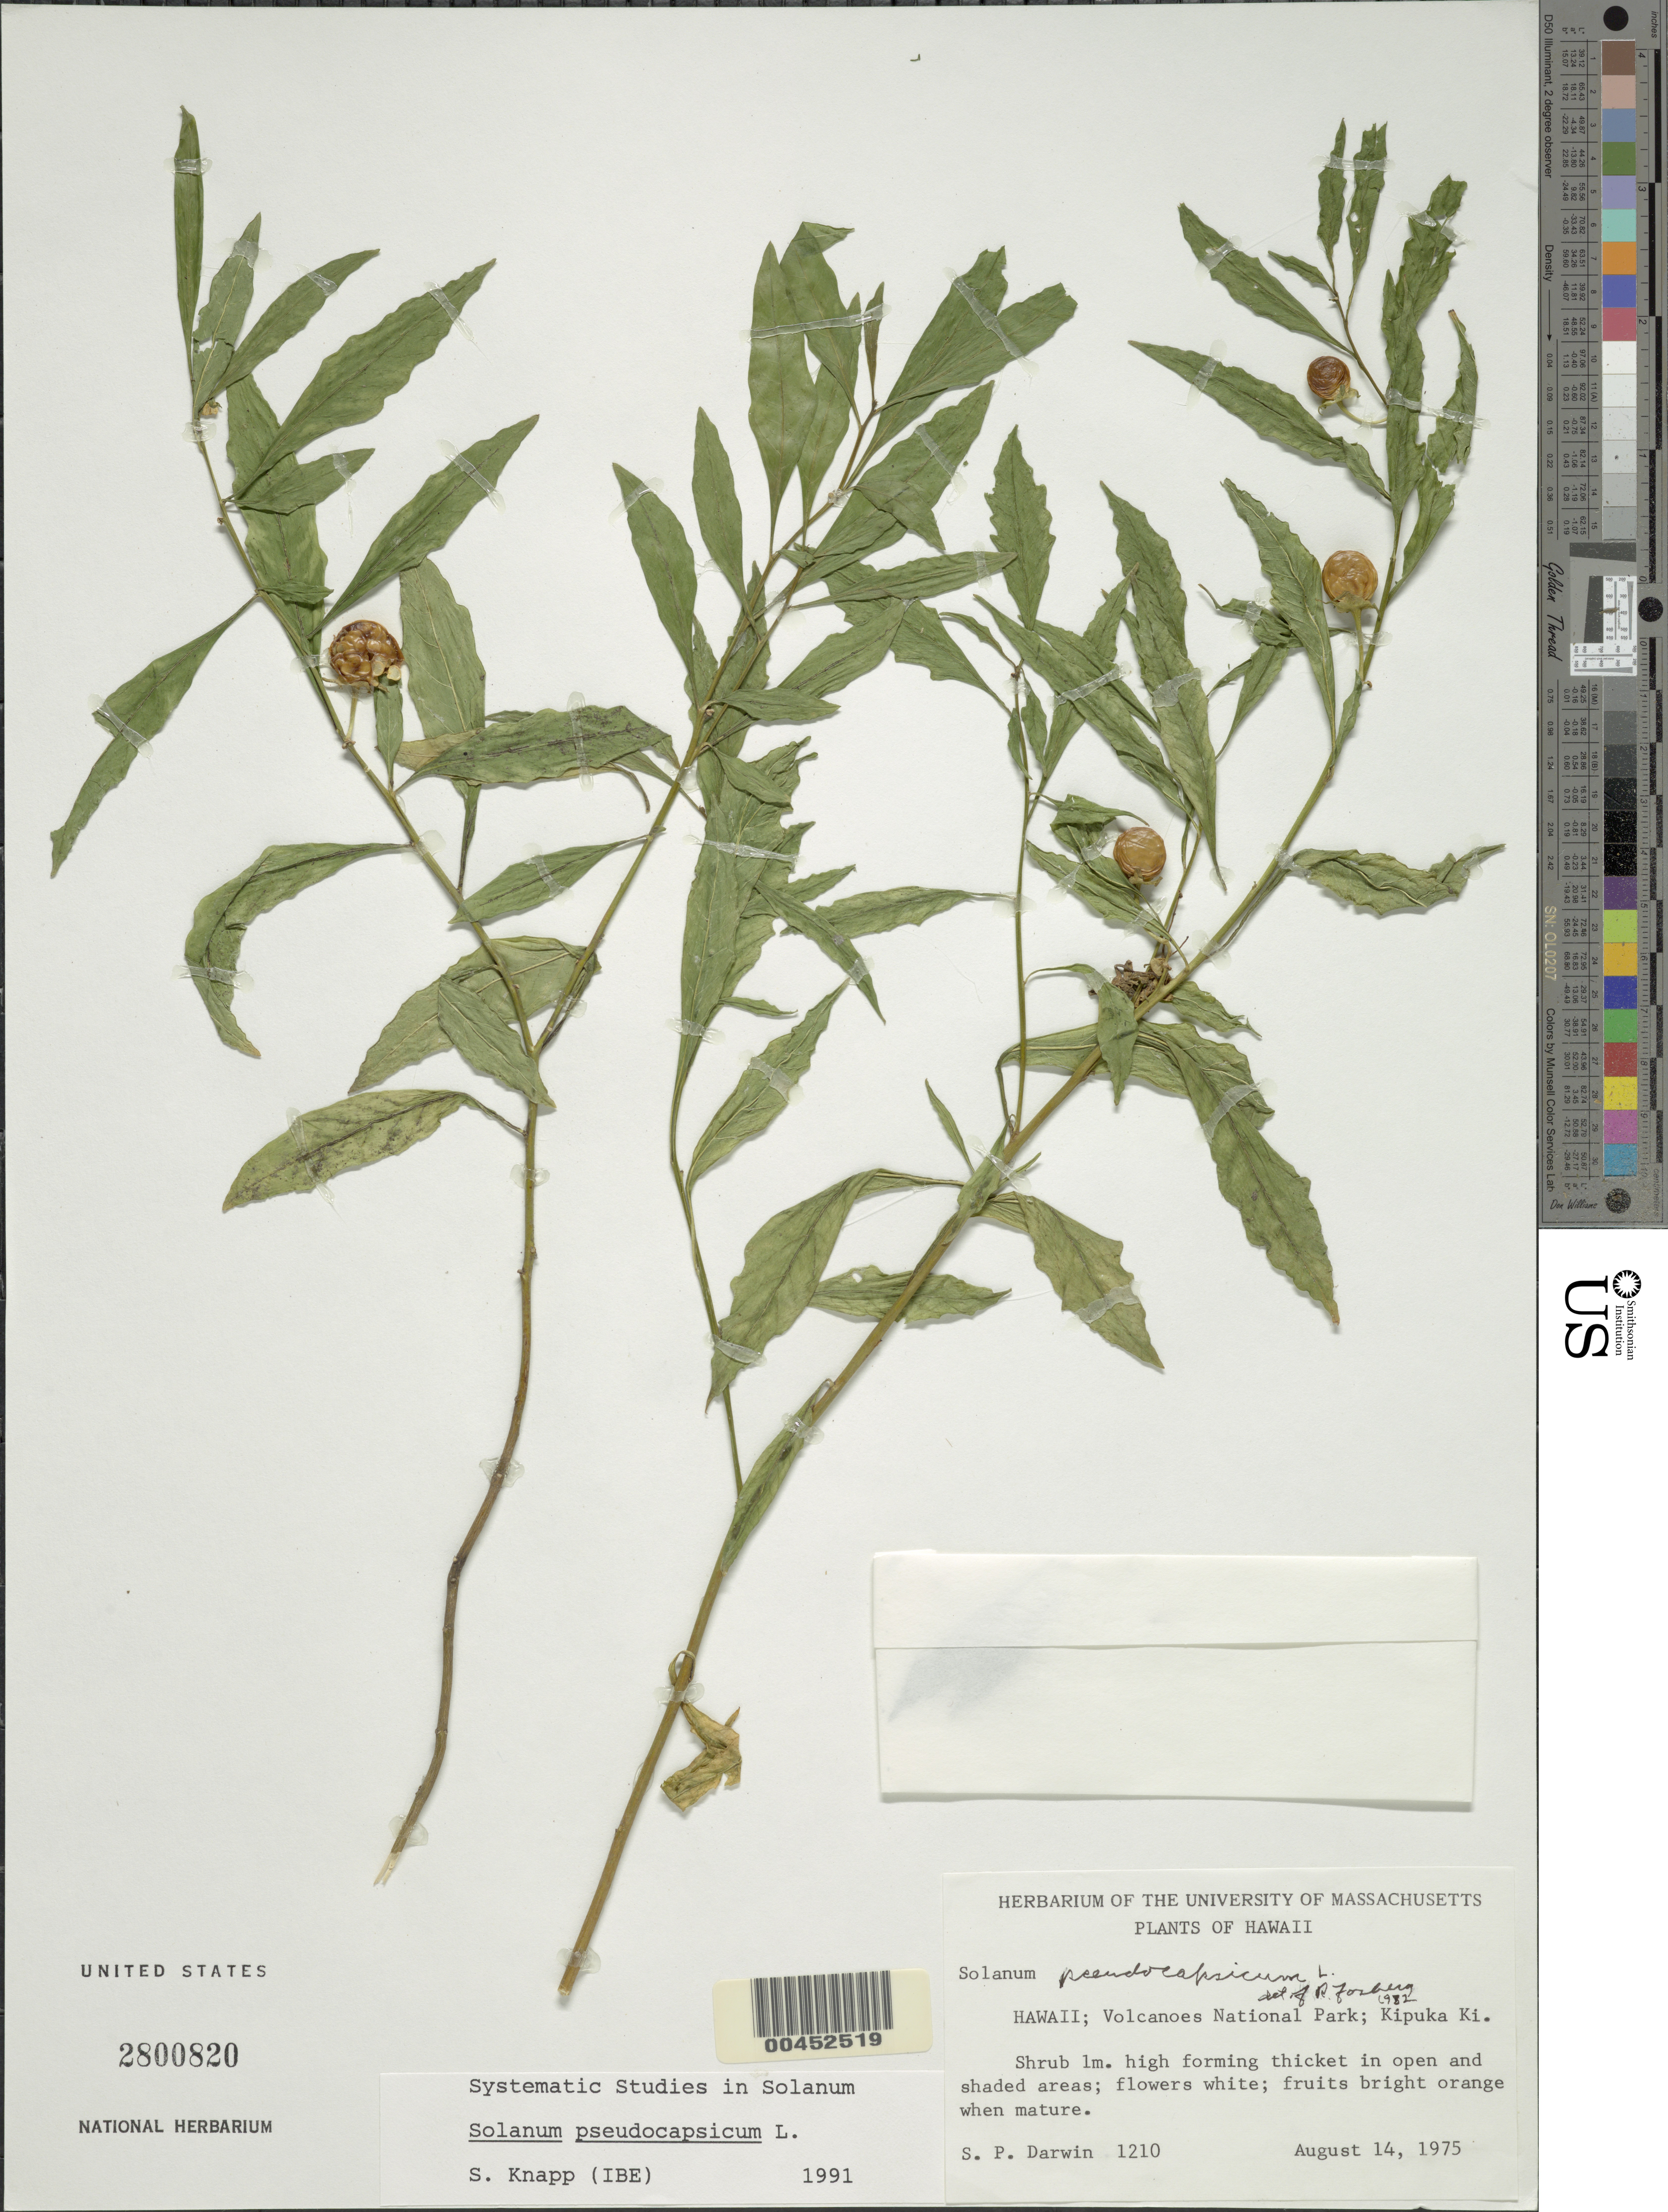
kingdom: Plantae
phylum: Tracheophyta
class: Magnoliopsida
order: Solanales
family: Solanaceae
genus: Solanum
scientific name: Solanum pseudocapsicum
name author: L.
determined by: Knapp, S. D.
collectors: S. P. Darwin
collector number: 1210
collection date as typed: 14 Aug 1975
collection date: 1975-08-14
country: United States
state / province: Hawaii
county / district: Hawaii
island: Hawaii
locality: Volcanoes National Park, Kipuka Ki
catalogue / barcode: US 2800820